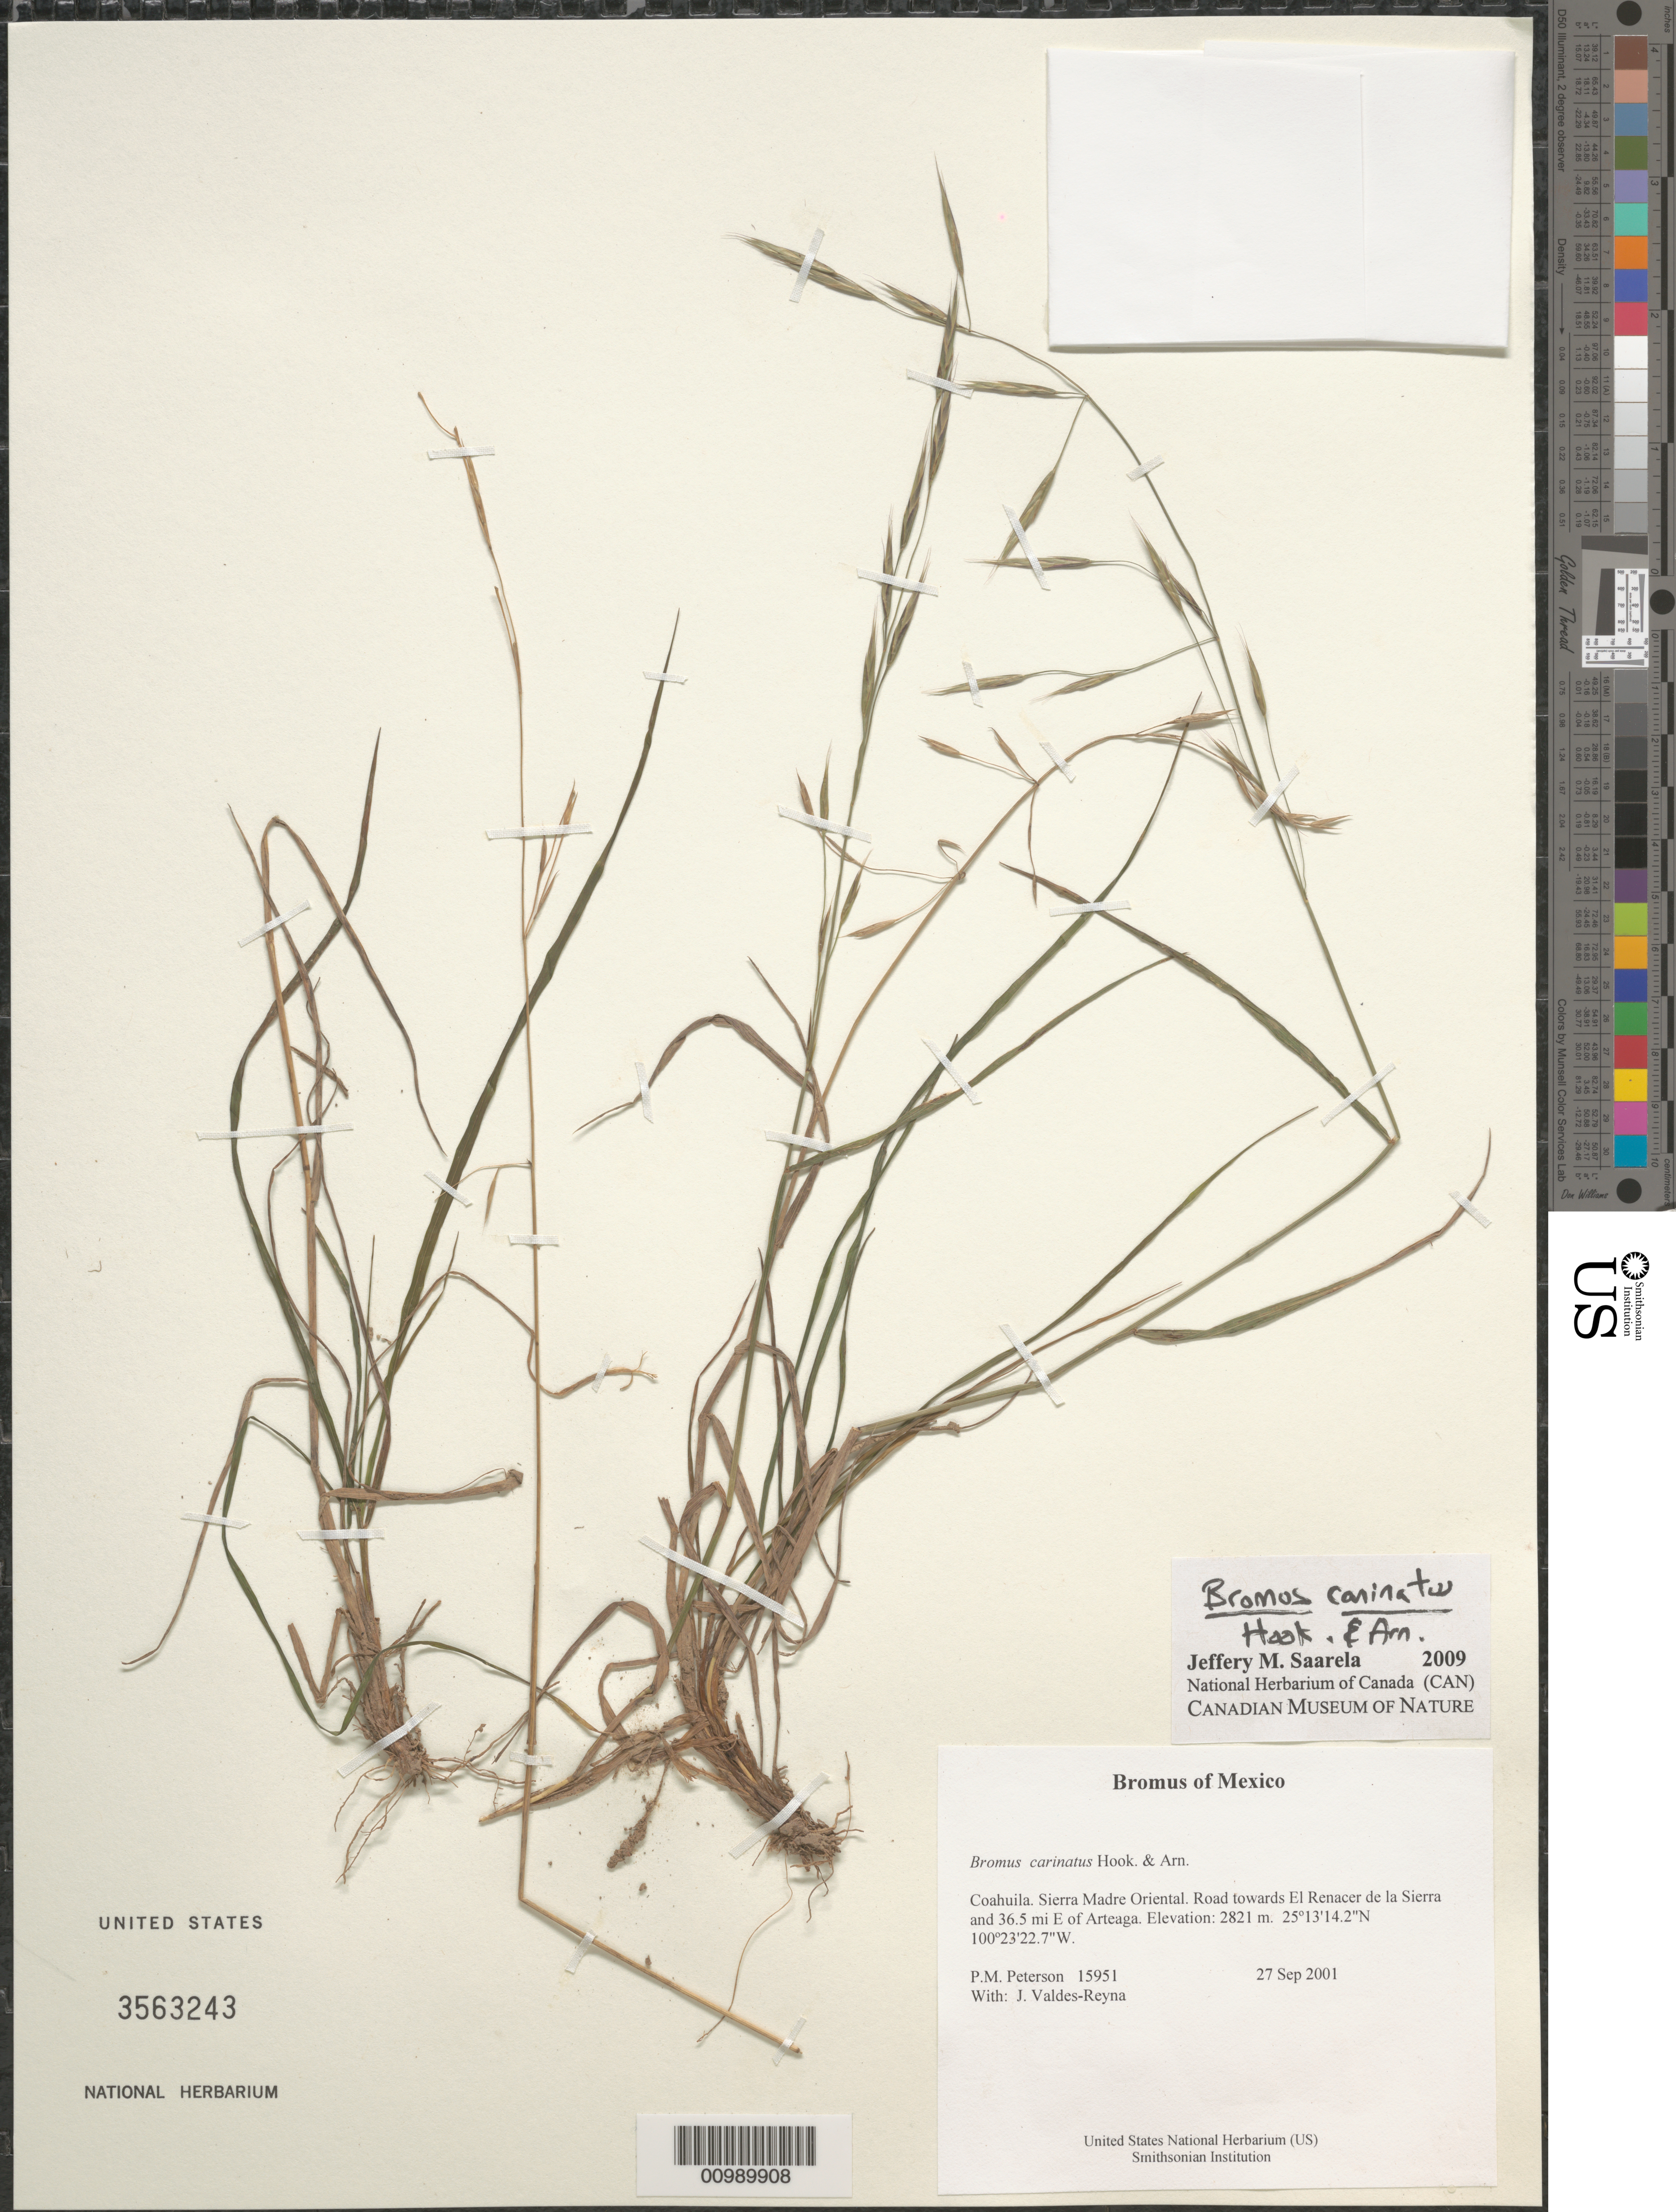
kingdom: Plantae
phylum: Tracheophyta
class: Liliopsida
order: Poales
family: Poaceae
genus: Bromus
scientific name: Bromus carinatus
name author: Hook. & Arn.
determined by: Saarela, J. M., (CAN), Canadian Museum of Nature (CANADA)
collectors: P. M. Peterson & J. Valdés-Reyna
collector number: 15951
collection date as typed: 27 Sep 2001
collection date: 2001-09-27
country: Mexico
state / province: Coahuila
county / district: Sierra Madre Oriental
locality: Road towards El Renacer de la Sierra and 36.5 mi E of Arteaga.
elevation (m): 2821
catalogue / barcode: US 3563243